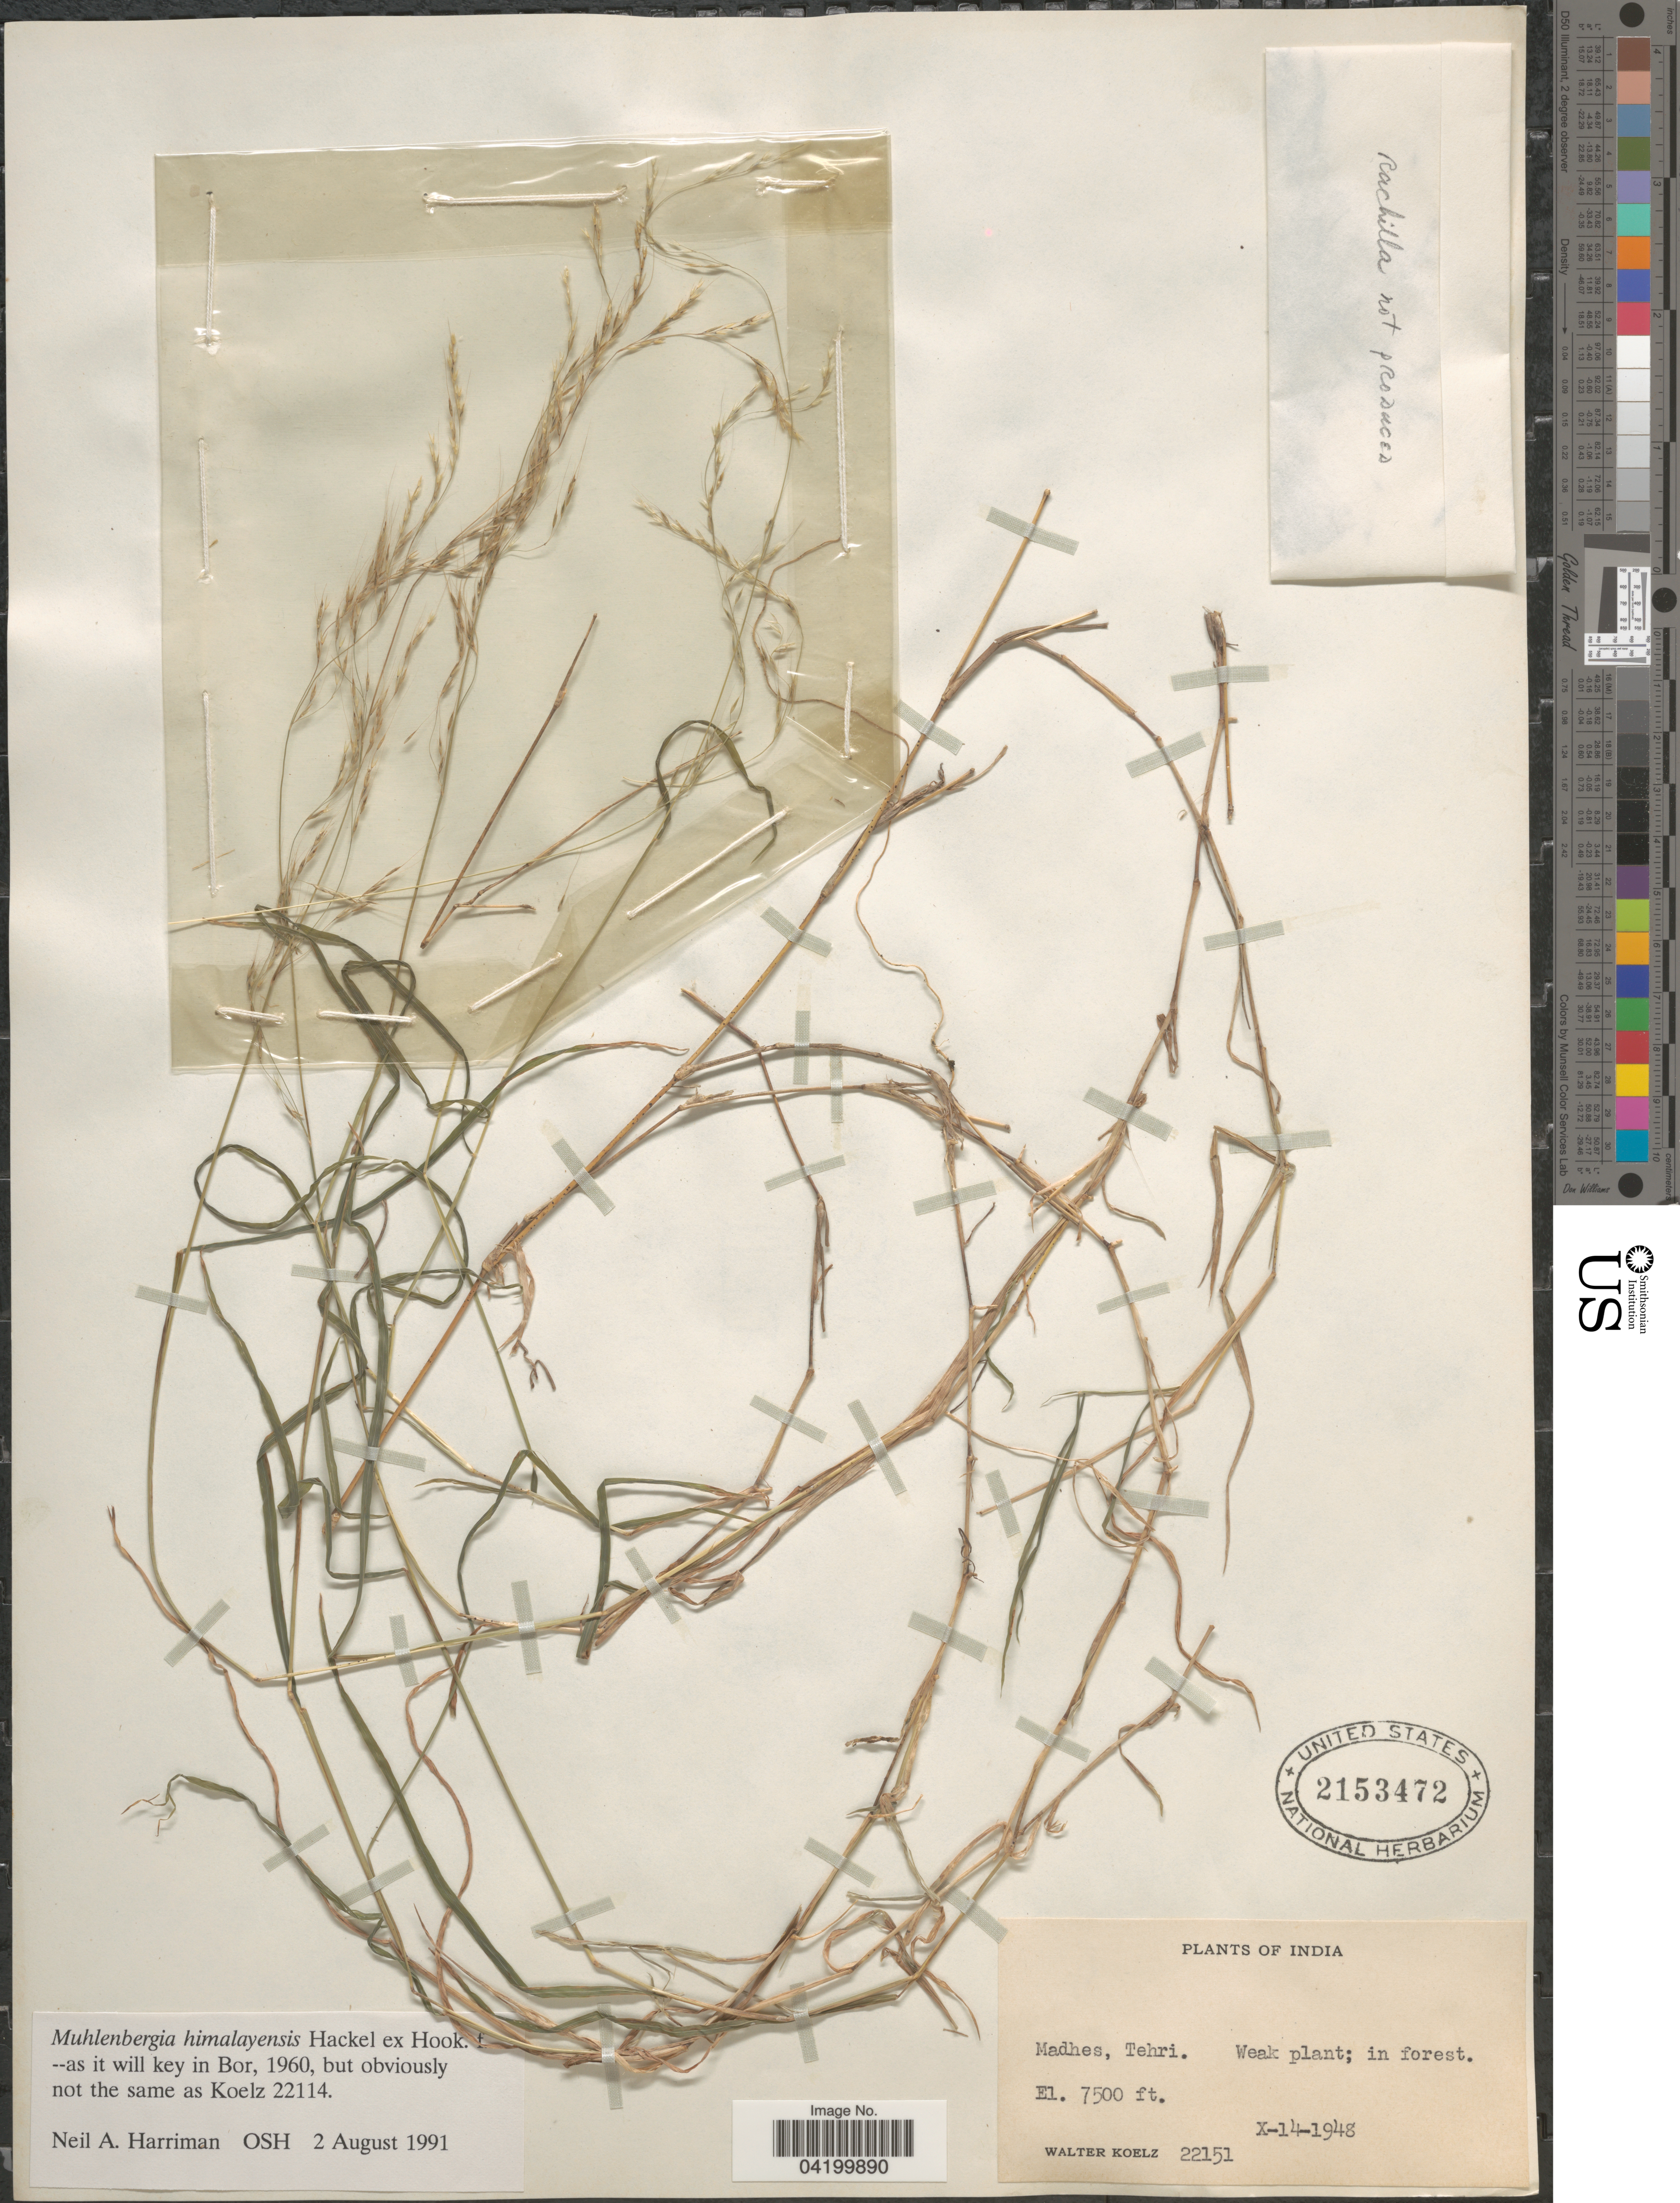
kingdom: Plantae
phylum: Tracheophyta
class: Liliopsida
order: Poales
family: Poaceae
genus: Muhlenbergia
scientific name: Muhlenbergia himalayensis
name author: Hack. ex Hook. f.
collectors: W. N. Koelz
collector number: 22151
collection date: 1948-10-14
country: India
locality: Madhes, Tehri.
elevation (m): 2286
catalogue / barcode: US 2153472